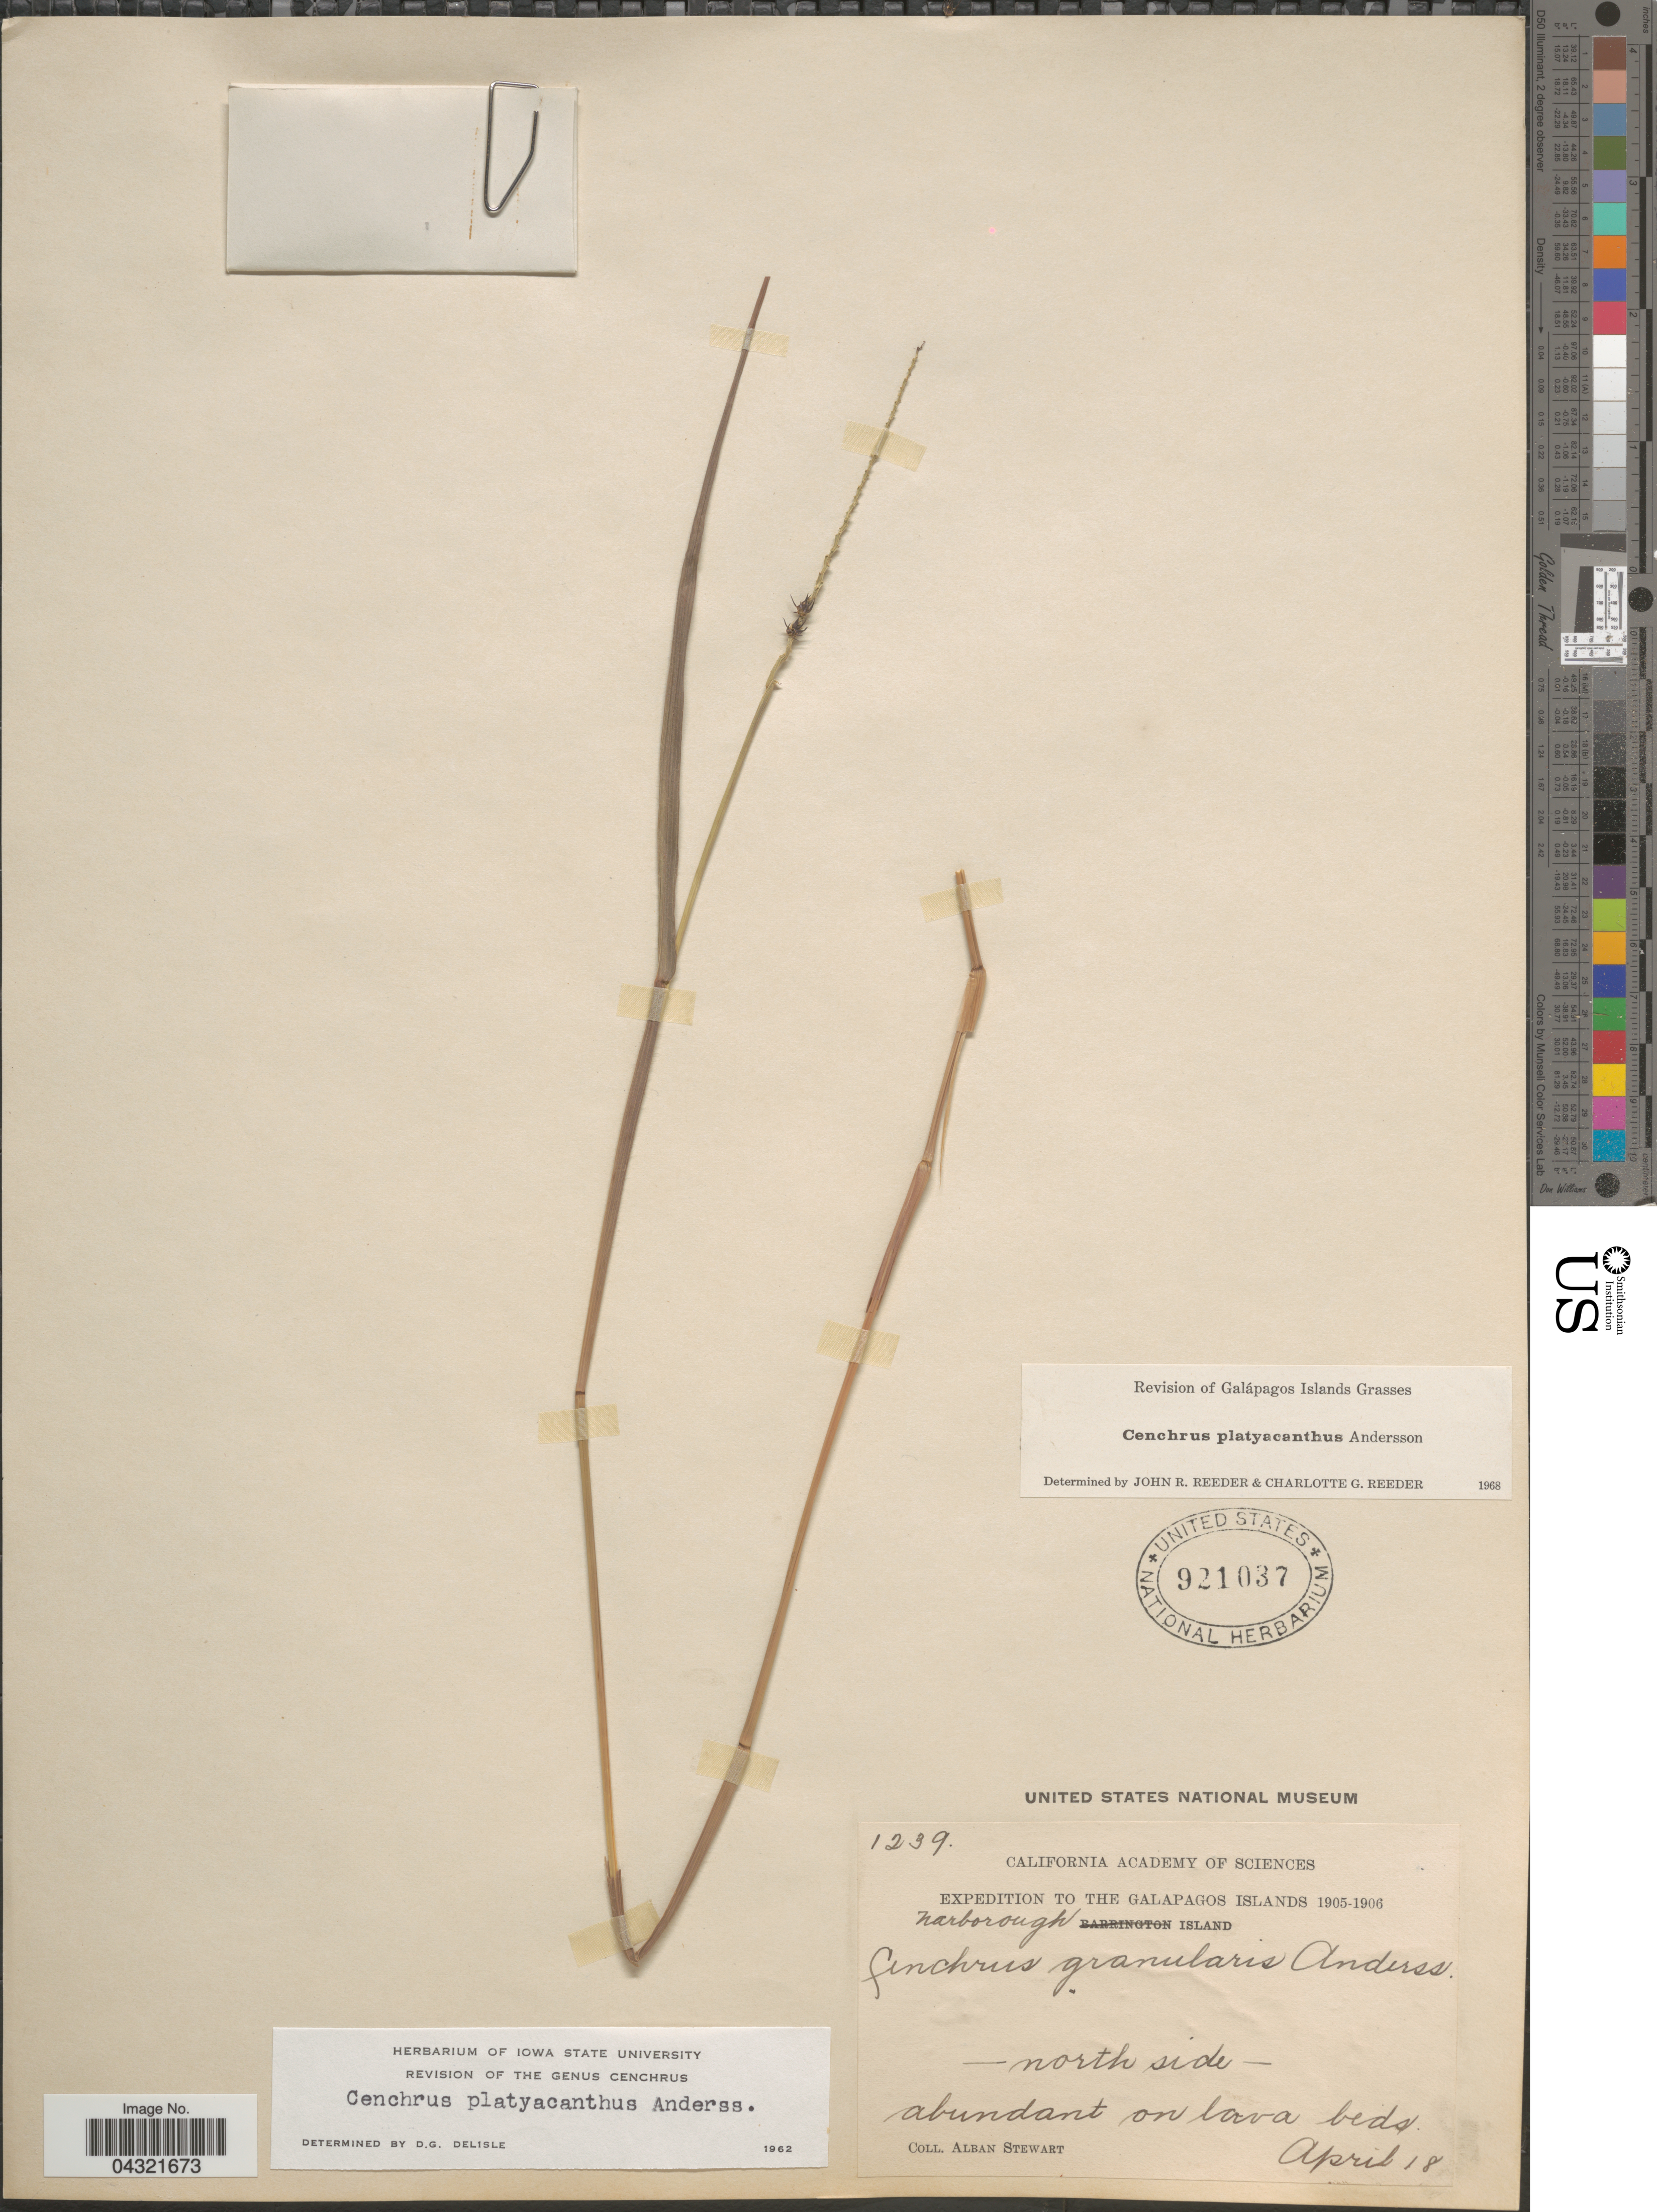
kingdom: Plantae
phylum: Tracheophyta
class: Liliopsida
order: Poales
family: Poaceae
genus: Cenchrus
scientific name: Cenchrus platyacanthus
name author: Andersson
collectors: A. Stewart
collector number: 1239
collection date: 1905-04-18/1906-04-18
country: Ecuador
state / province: Colón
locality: Expedition to The Galapagos Islands 1905-1906. Narborough Island. North side. Abundant on lava beds.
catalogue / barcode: US 921037